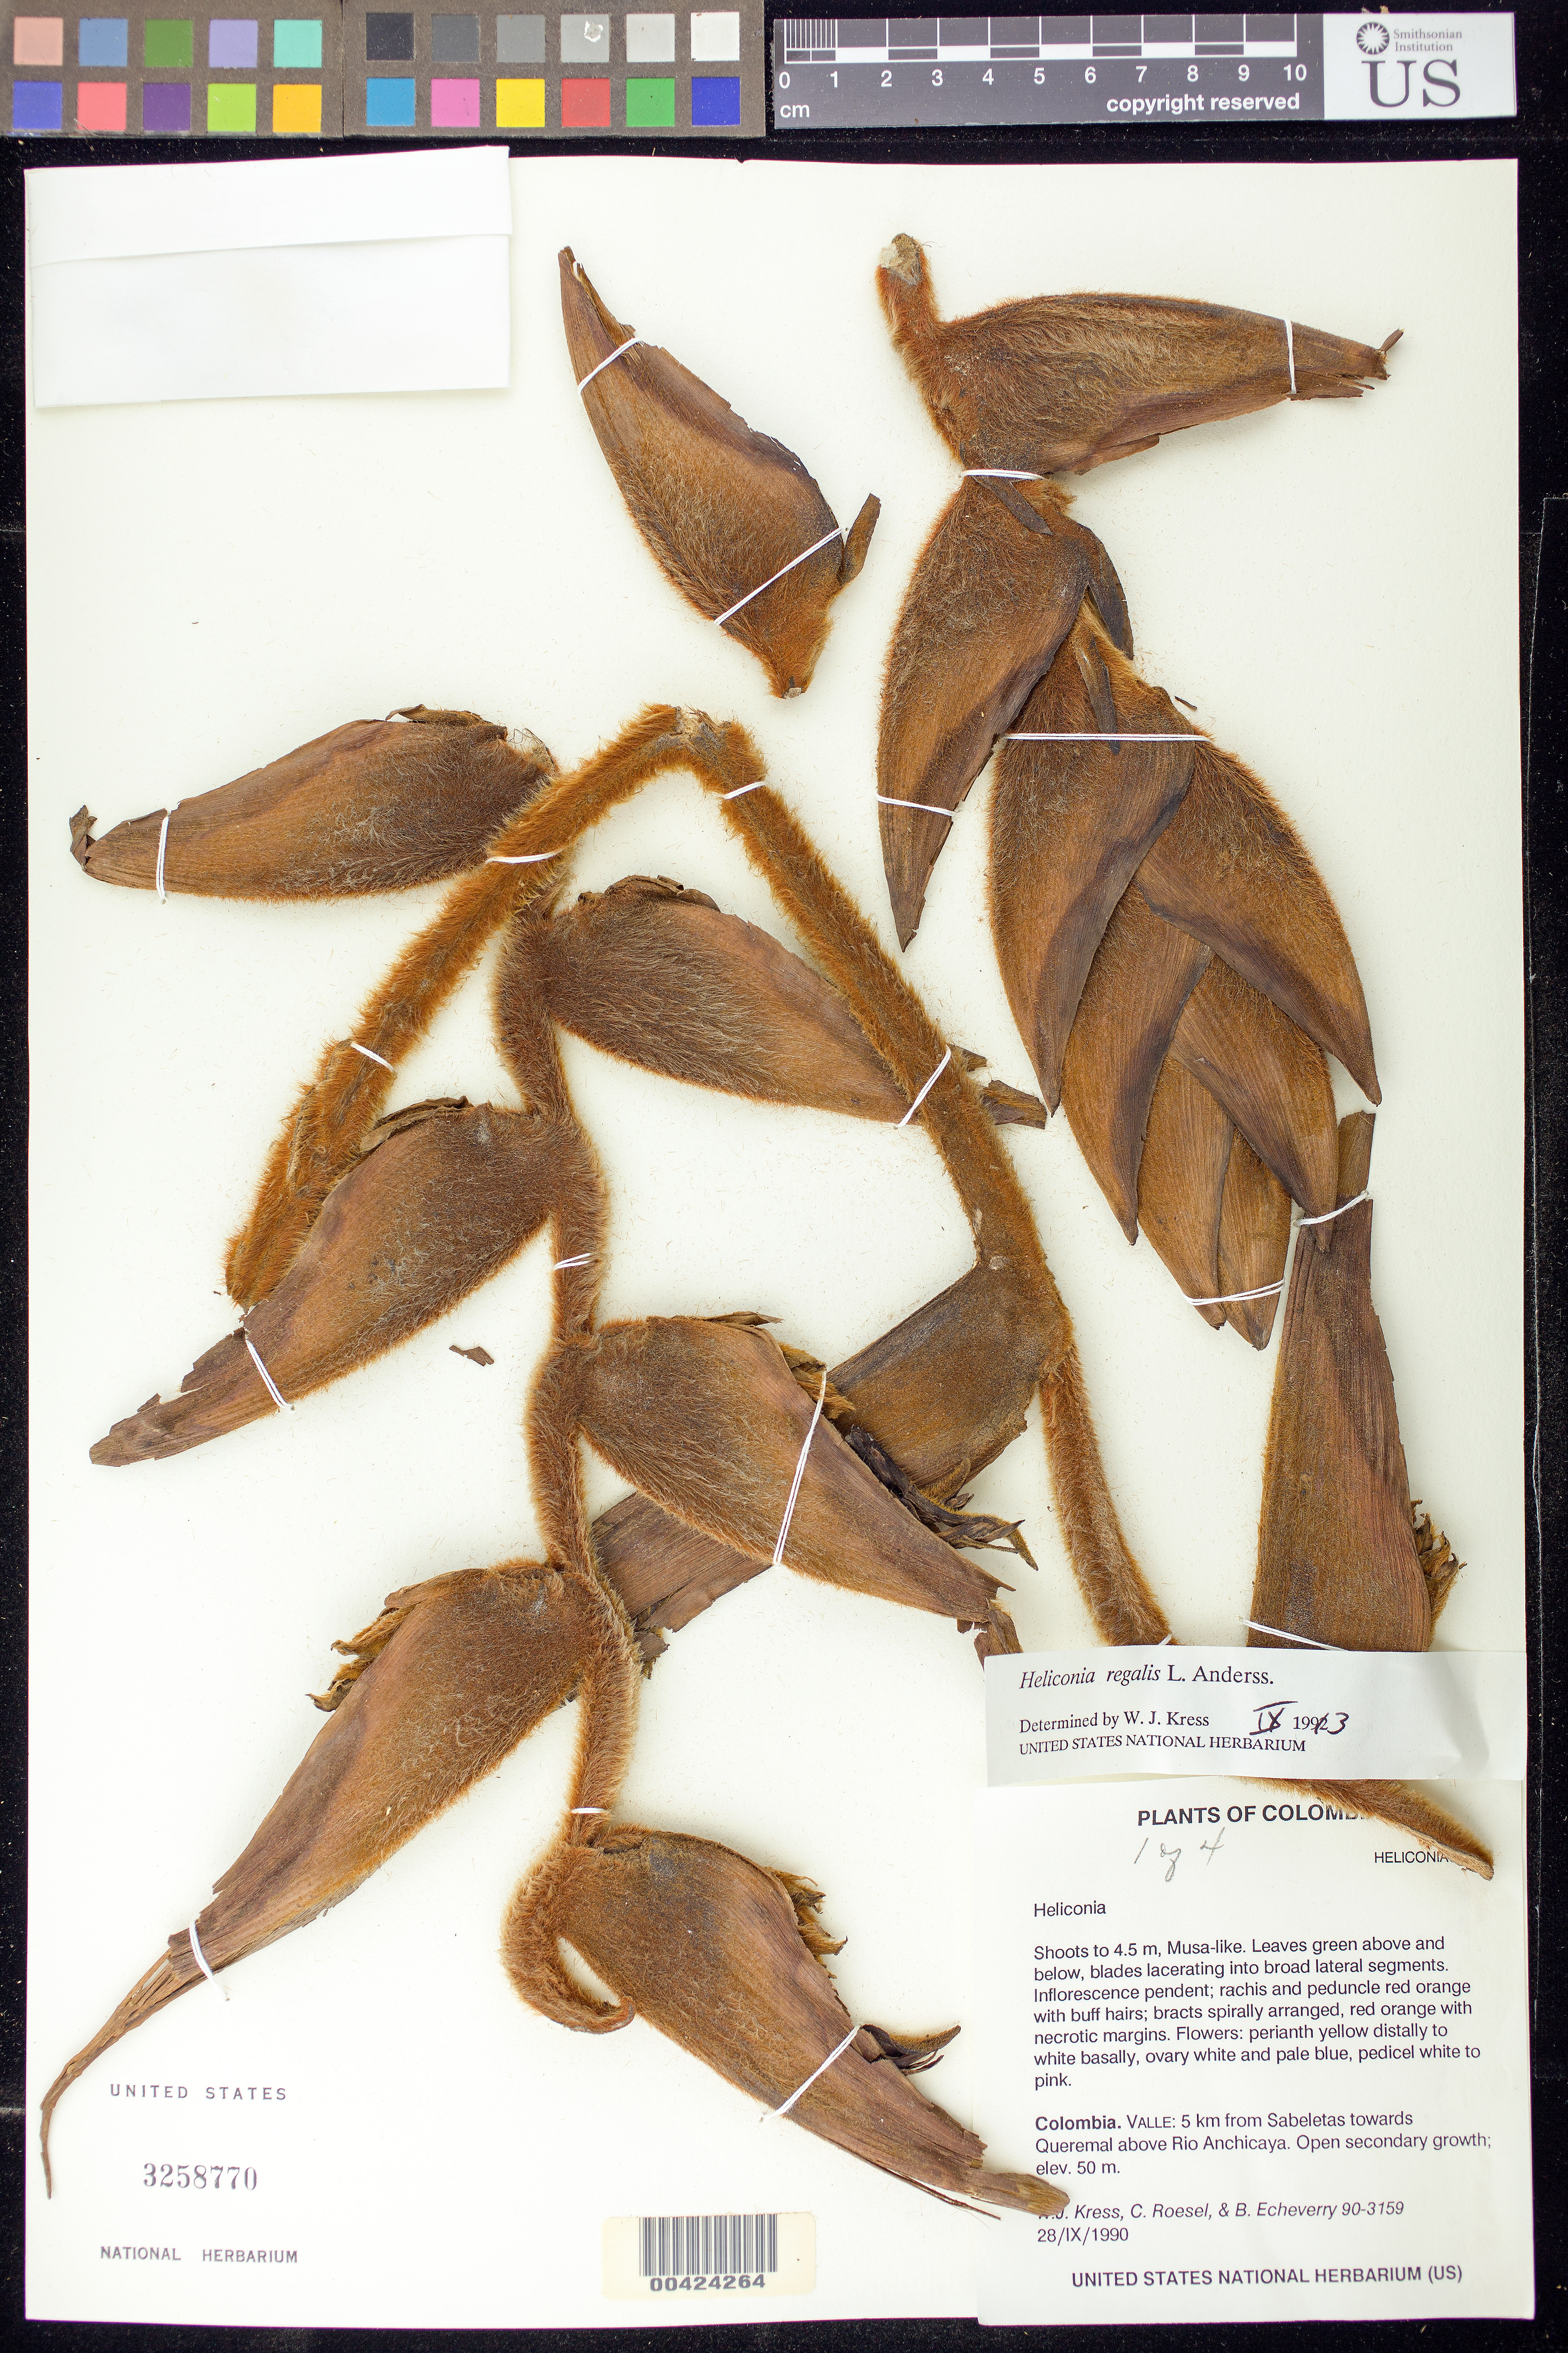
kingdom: Plantae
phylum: Tracheophyta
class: Liliopsida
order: Zingiberales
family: Heliconiaceae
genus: Heliconia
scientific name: Heliconia regalis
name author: L. Andersson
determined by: Kress, W. J., (US), Smithsonian Institution - National Museum of Natural History (UNITED STATES)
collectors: W. J. Kress, C. S. Roesel & B. Echeverry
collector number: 90-3159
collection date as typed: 28 Sep 1990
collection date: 1990-09-28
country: Colombia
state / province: Valle del Cauca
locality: Sabeletas, 5 km from; towards Queremal above Rio Anchicaya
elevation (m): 50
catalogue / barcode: US 3258770